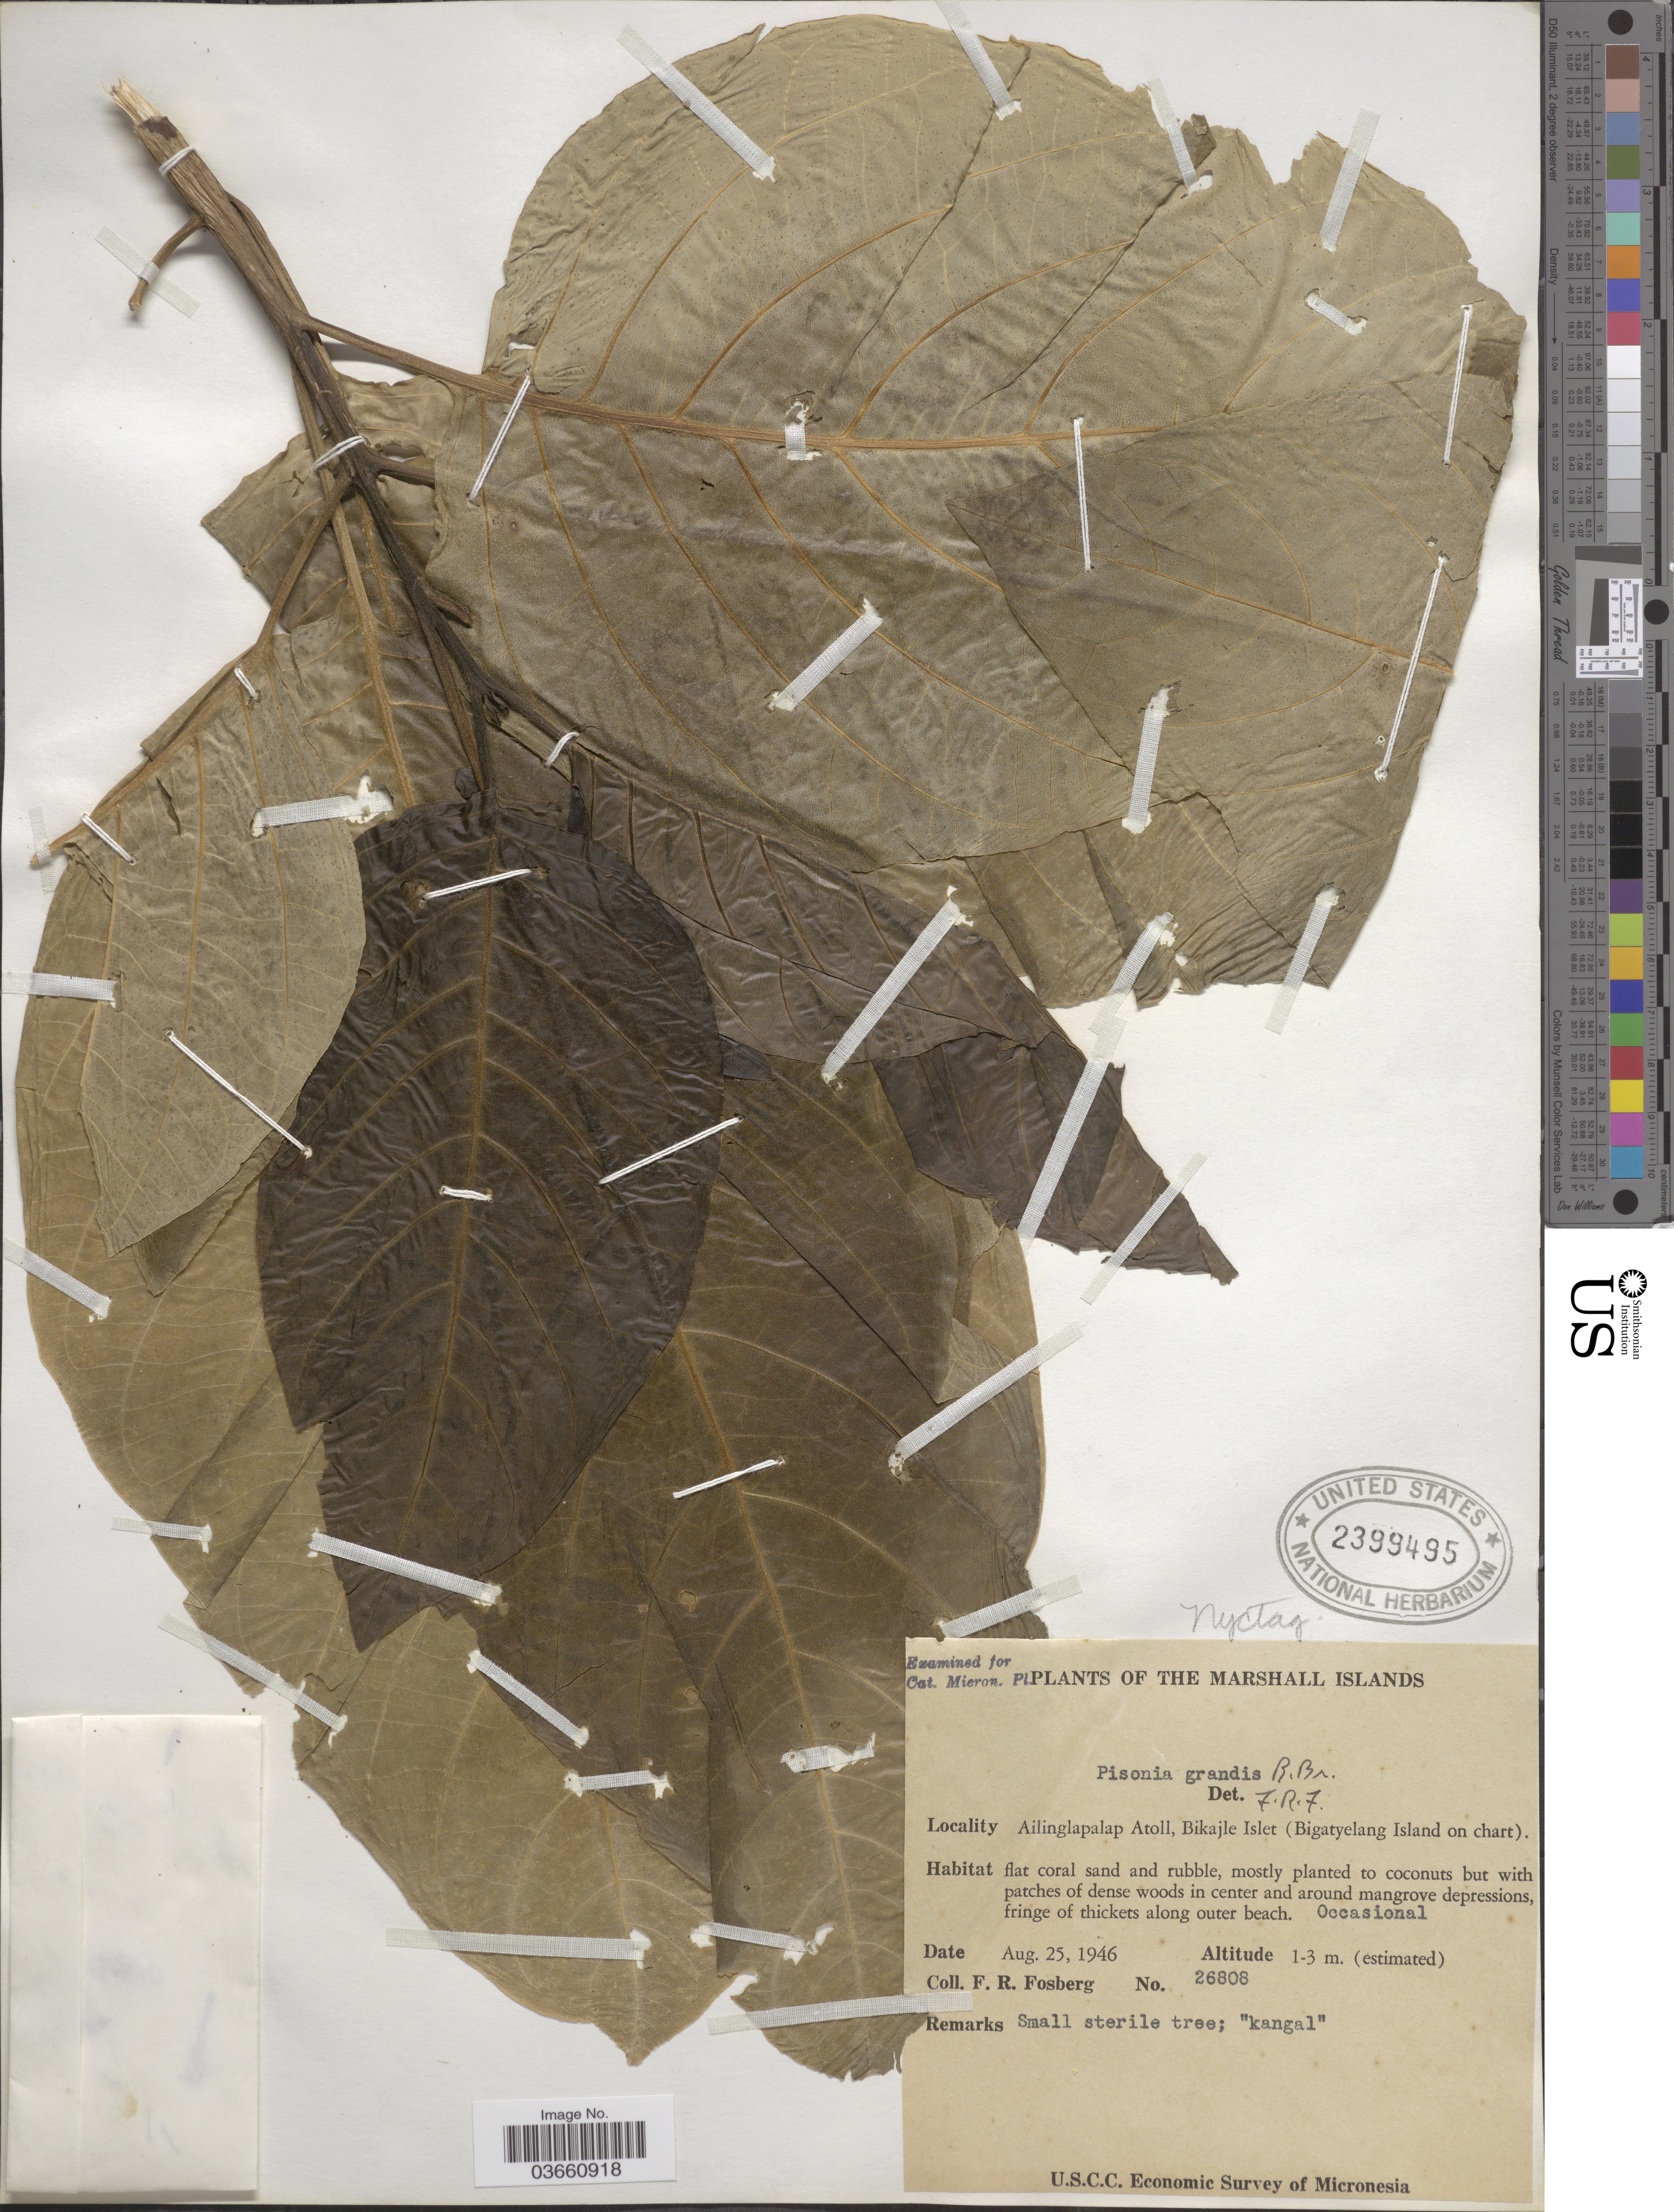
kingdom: Plantae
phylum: Tracheophyta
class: Magnoliopsida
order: Caryophyllales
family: Nyctaginaceae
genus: Pisonia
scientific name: Pisonia grandis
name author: R. Br.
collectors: F. R. Fosberg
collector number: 26808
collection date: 1946-08-25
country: Marshall Islands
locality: Ailinglapalap Atoll, Bikajle Islet (Bigatyelang Island on chart).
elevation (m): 1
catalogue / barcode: US 2399495